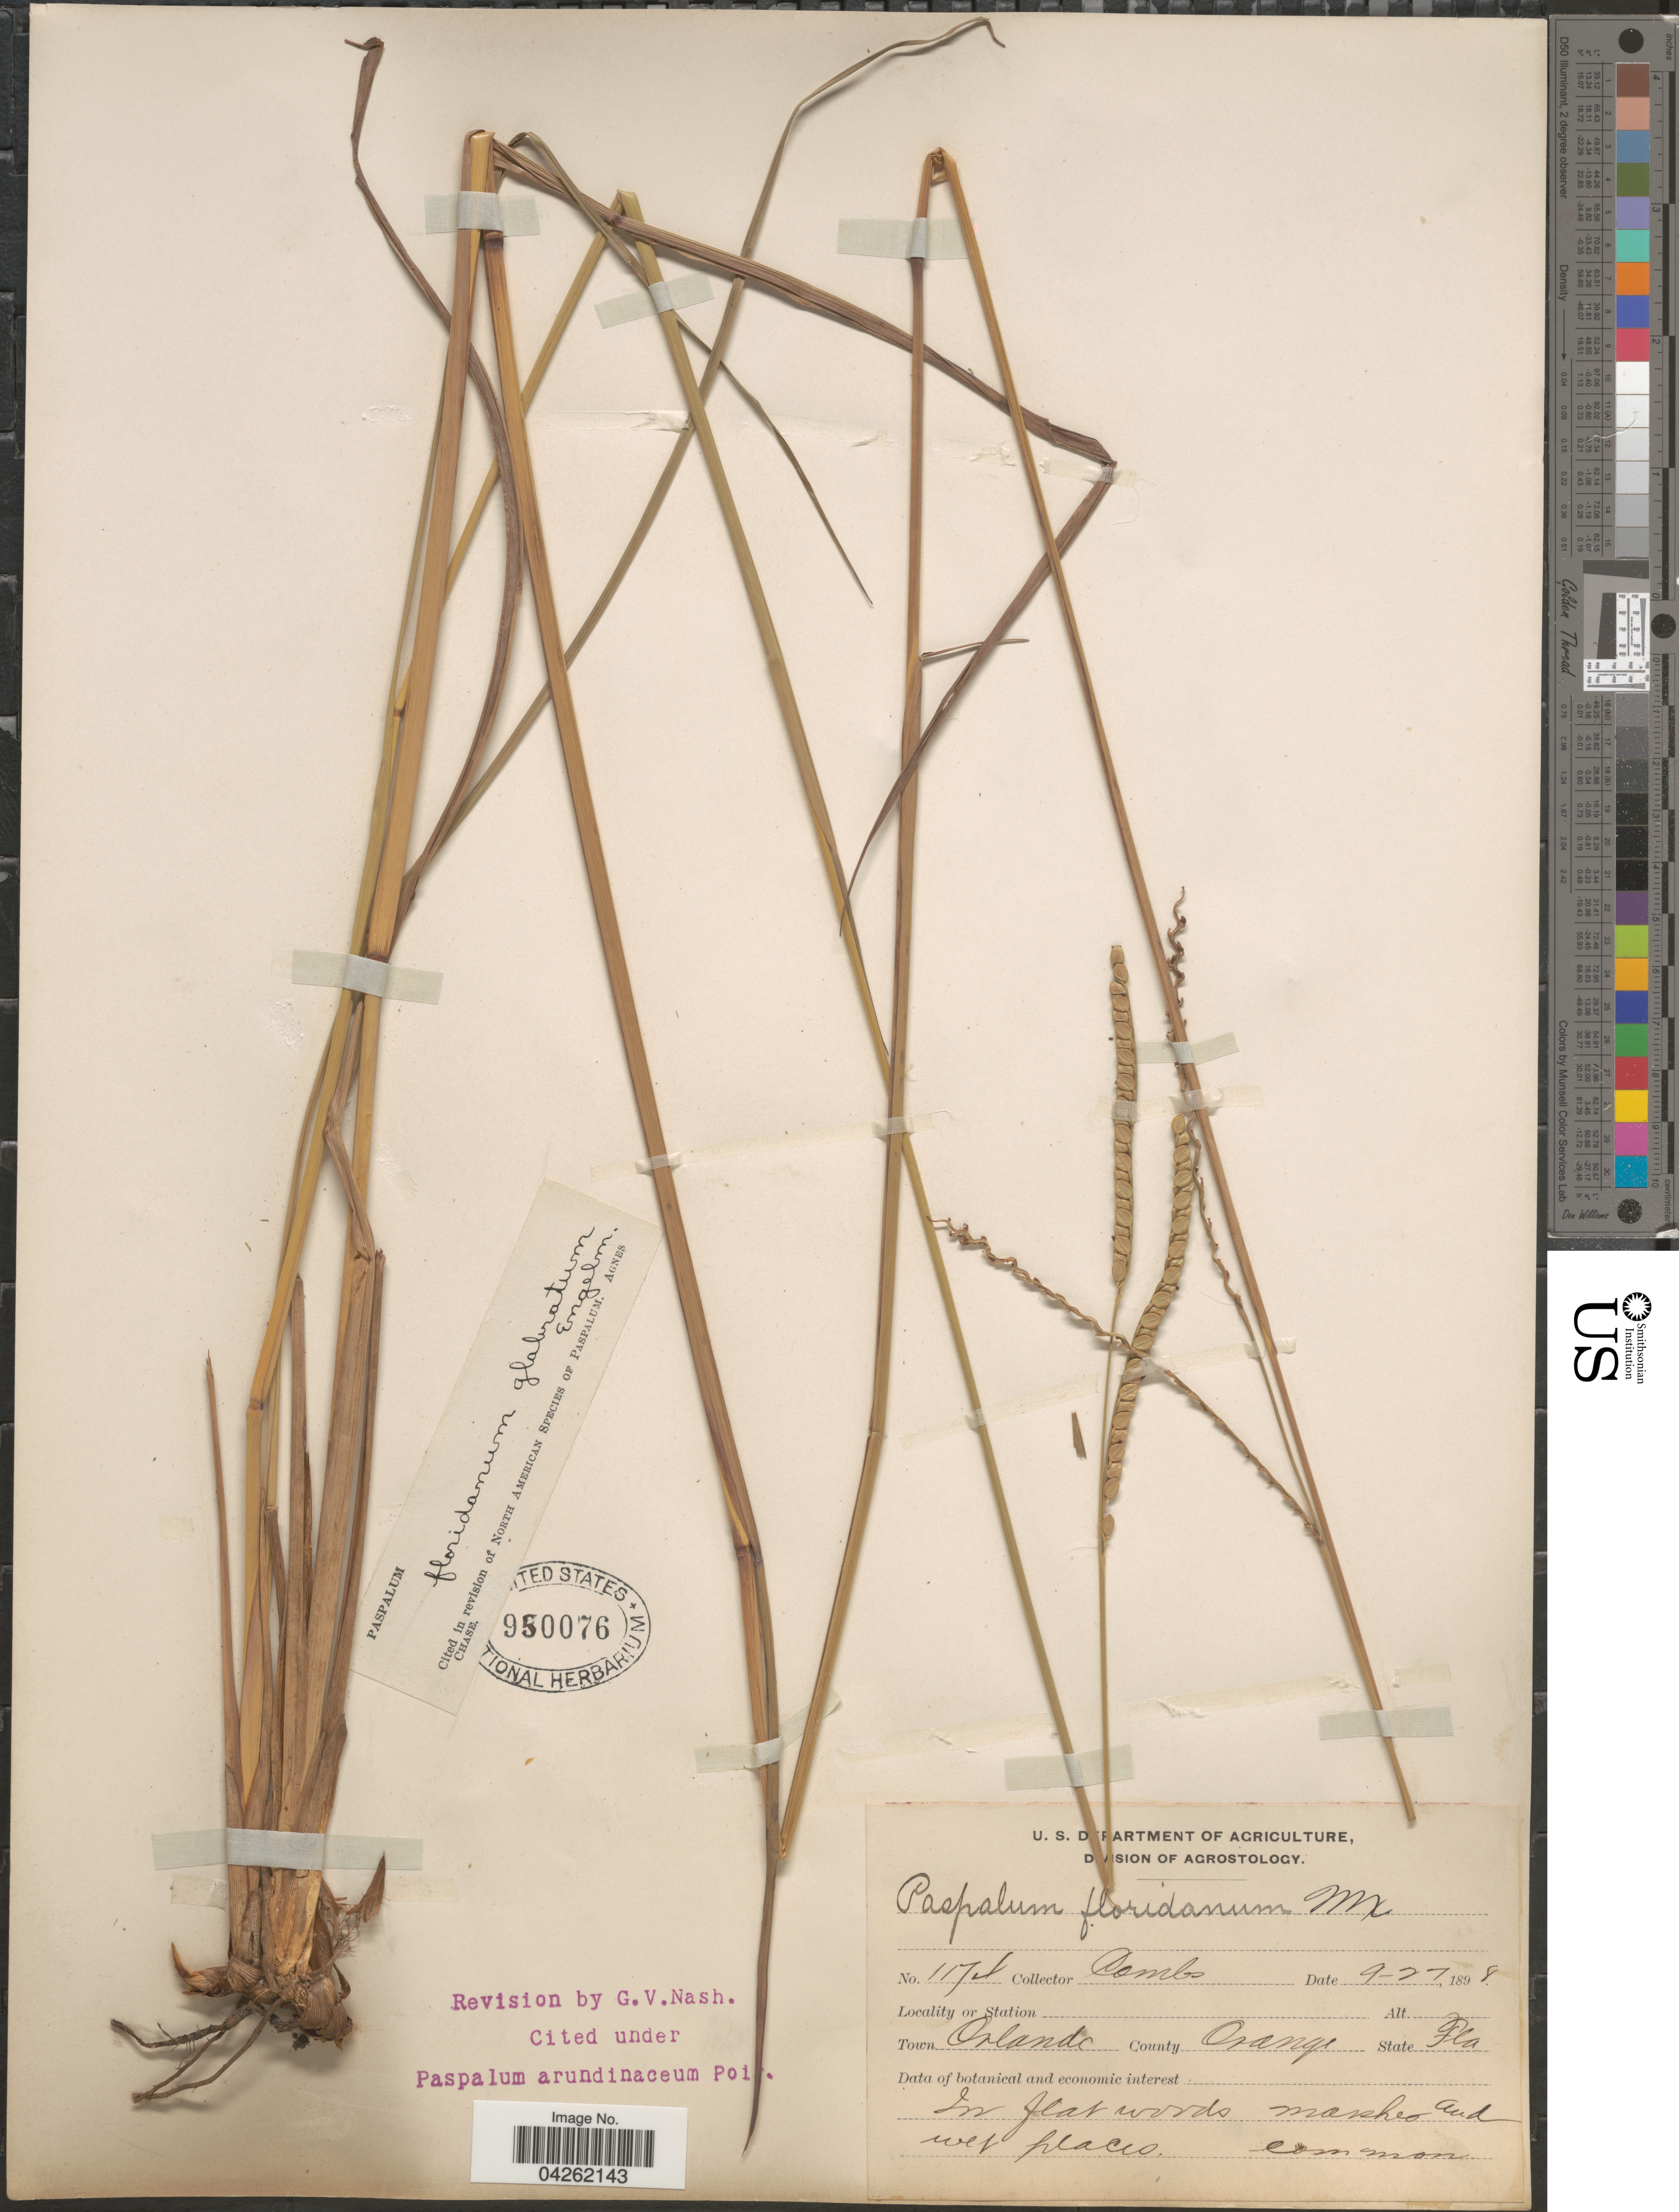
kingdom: Plantae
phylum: Tracheophyta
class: Liliopsida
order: Poales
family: Poaceae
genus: Paspalum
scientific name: Paspalum floridanum var. glabratum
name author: Engelm. ex Vasey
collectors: -. Combs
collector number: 1174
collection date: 1898-09-27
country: United States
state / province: Florida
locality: Town Orlando. County Orange.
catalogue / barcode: US 950076